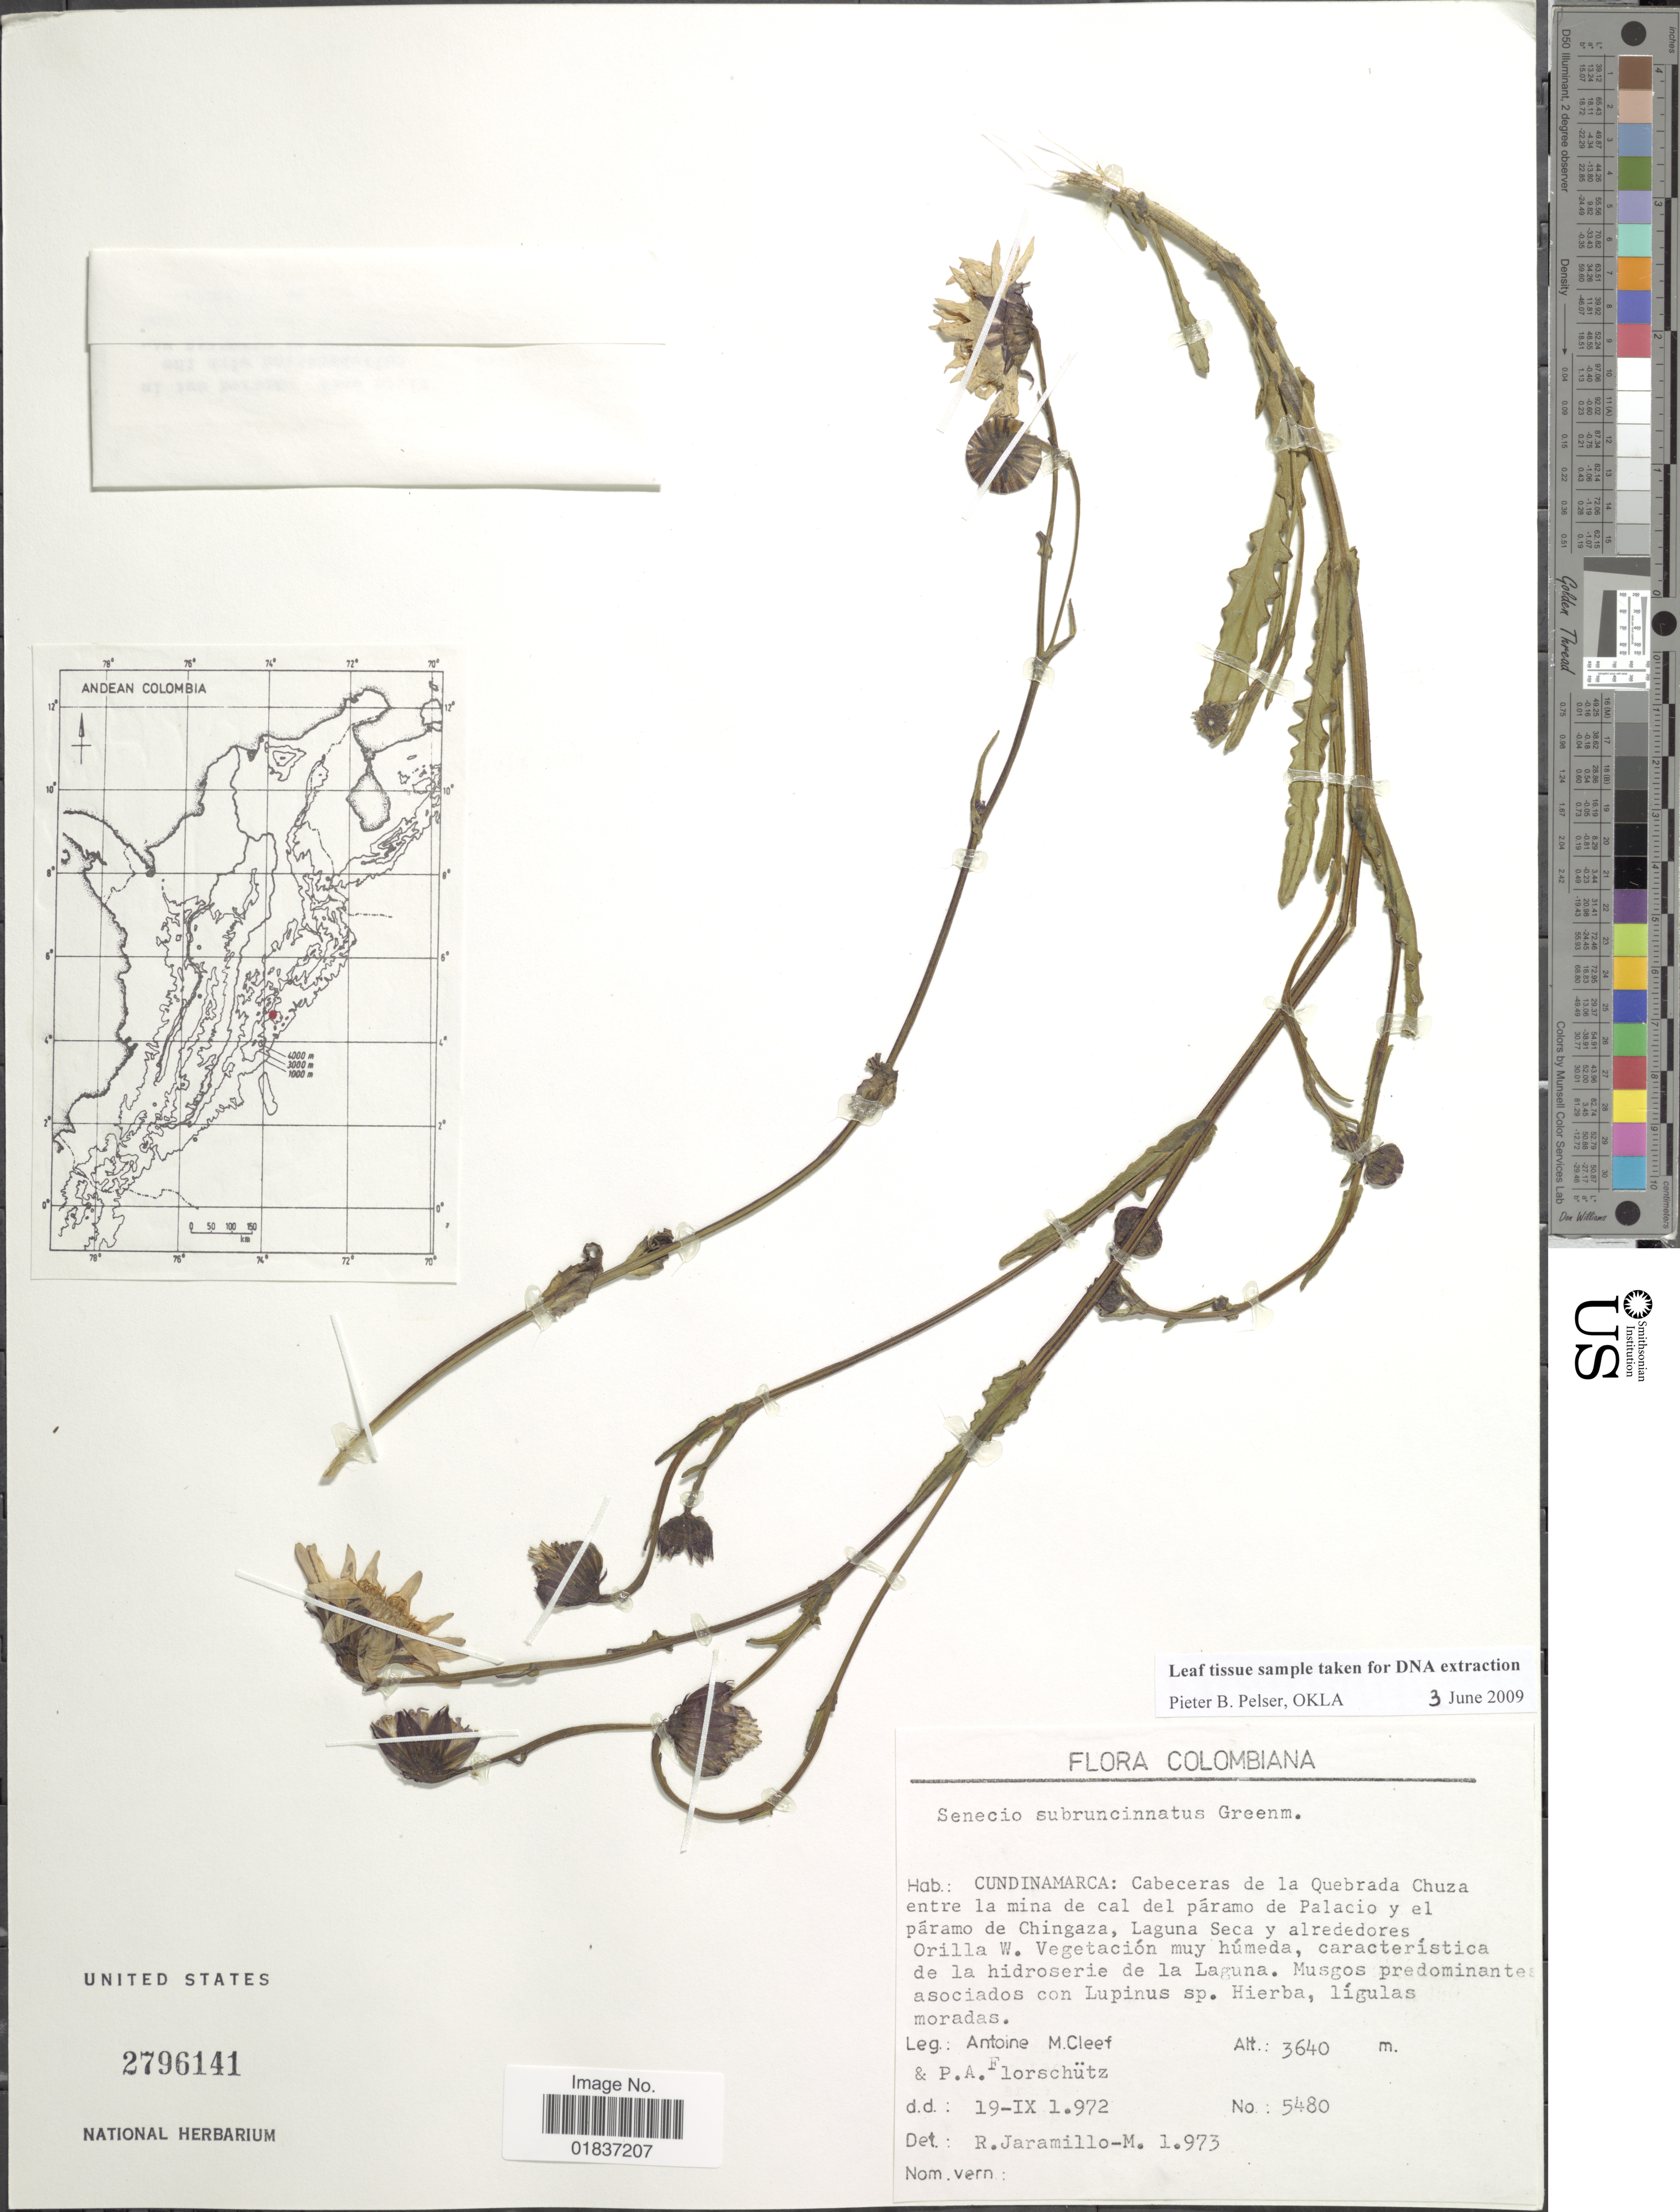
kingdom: Plantae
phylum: Tracheophyta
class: Magnoliopsida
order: Asterales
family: Asteraceae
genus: Senecio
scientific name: Senecio subruncinatus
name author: Greenm.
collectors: A. M. Cleef & P. Florschütz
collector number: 5480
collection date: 1972-09-19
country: Colombia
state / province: Cundinamarca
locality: Cundinamarca: Cabeceras de la Quebrada Chuza entre la minda de cal del paramo de Palacio y el paramo de Chingaza, laguna Seca y alrededores Orilla W.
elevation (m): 3640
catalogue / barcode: US 2796141